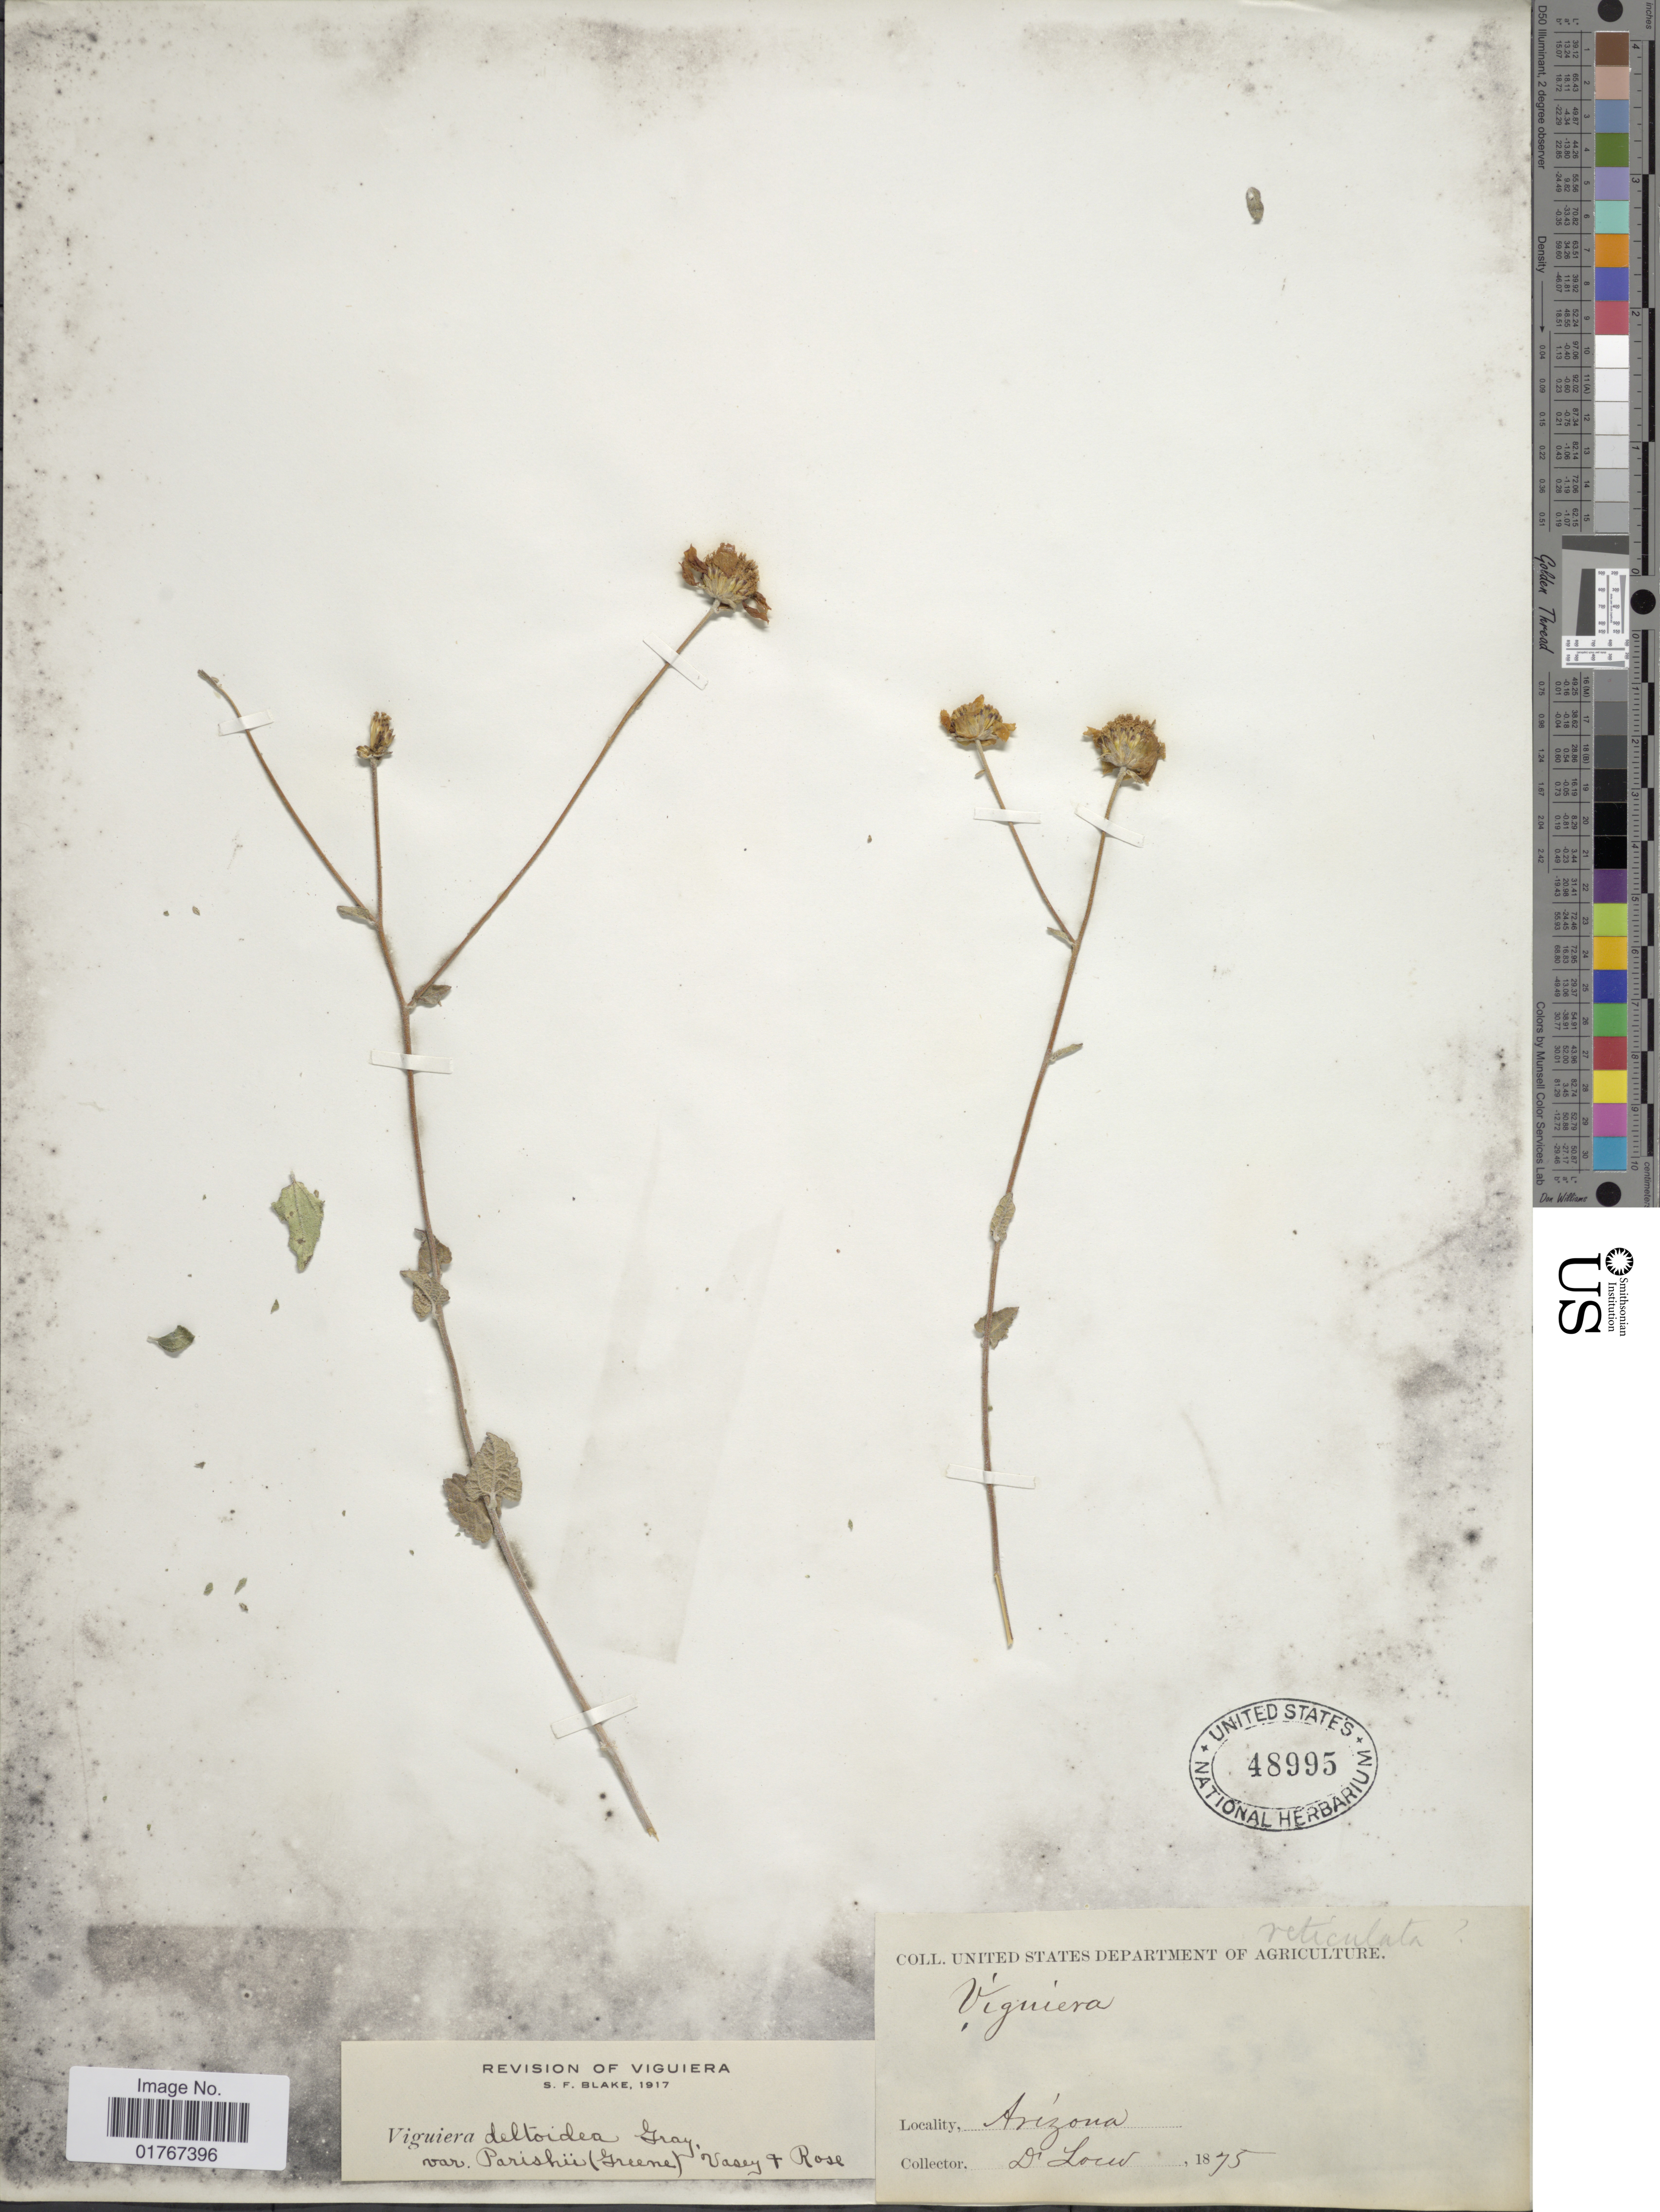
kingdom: Plantae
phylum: Tracheophyta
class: Magnoliopsida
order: Asterales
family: Asteraceae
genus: Viguiera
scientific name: Viguiera deltoidea var. parishii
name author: (Greene) Vasey & Rose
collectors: Loud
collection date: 1875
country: United States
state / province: Arizona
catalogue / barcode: US 48995